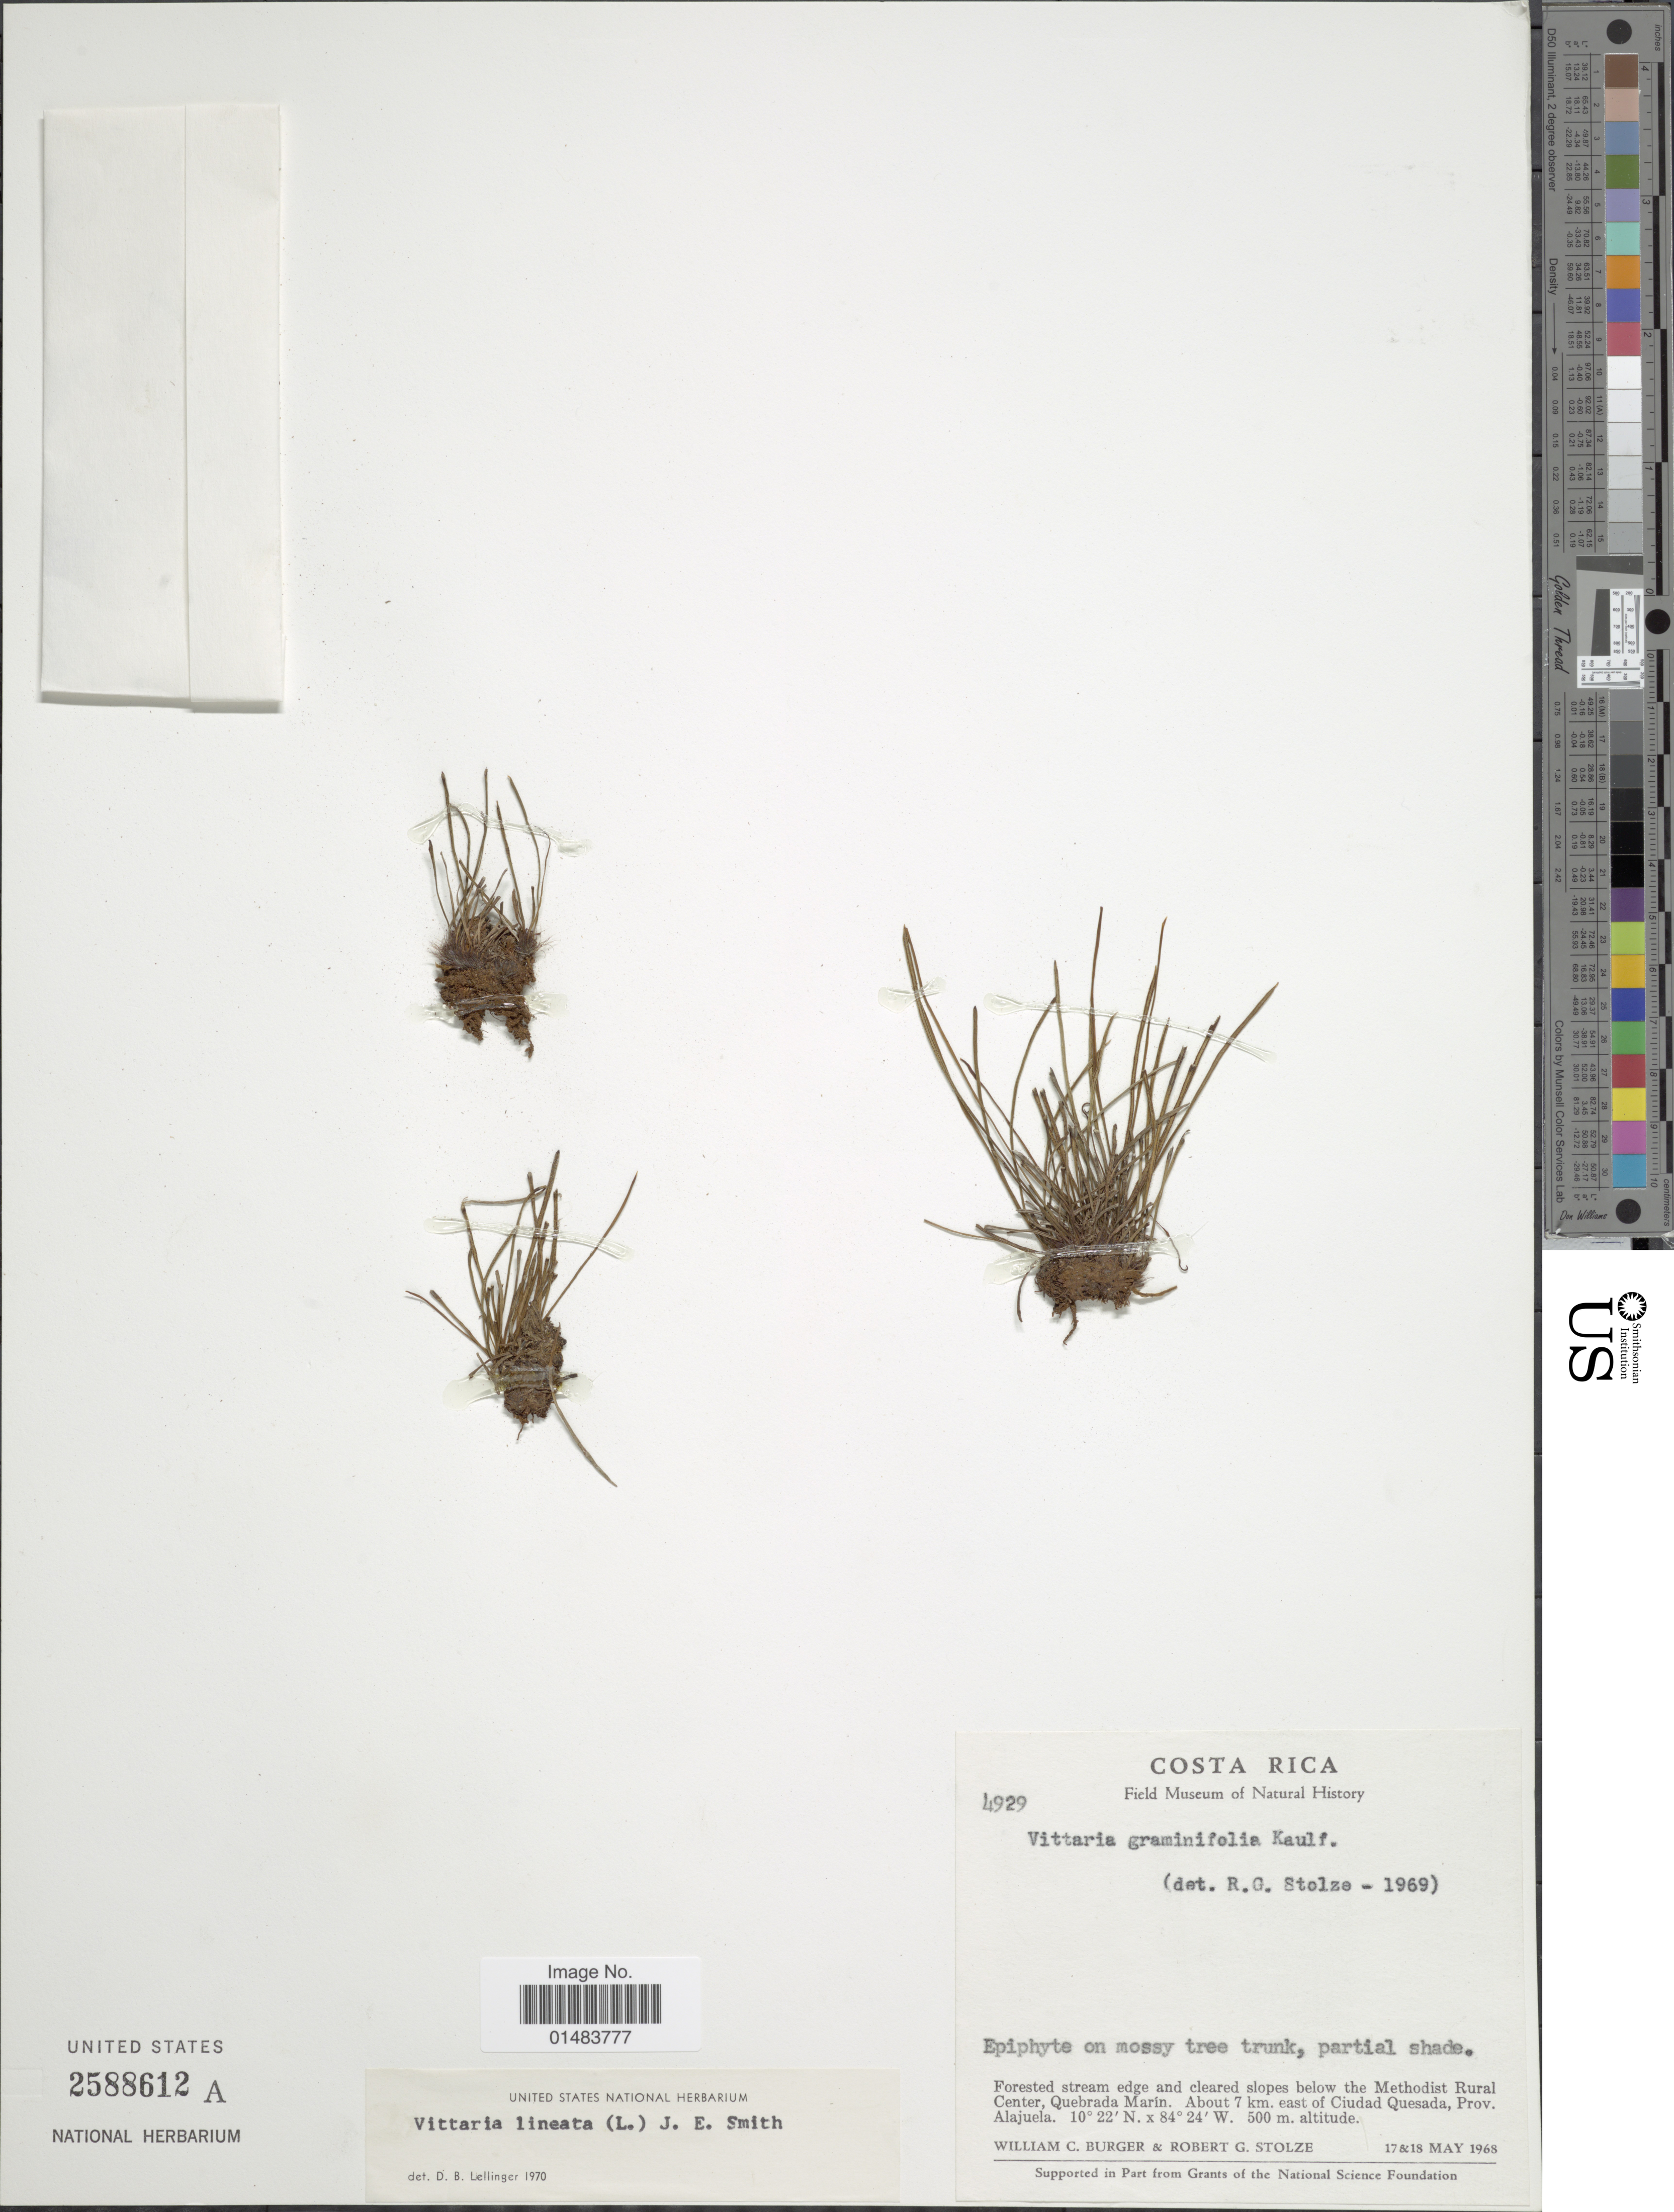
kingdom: Plantae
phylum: Tracheophyta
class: Polypodiopsida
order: Polypodiales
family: Pteridaceae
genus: Vittaria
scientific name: Vittaria lineata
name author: (L.) Sm.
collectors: W. Burger & R. G. Stolze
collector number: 4929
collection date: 1968-05-17/1968-05-18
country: Costa Rica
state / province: Alajuela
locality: Forested stream edge and cleared slopes below the Methodist Rural Center Quebrada Marin, about 7 km east of Ciudad Quesada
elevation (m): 500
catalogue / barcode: US 2588612A